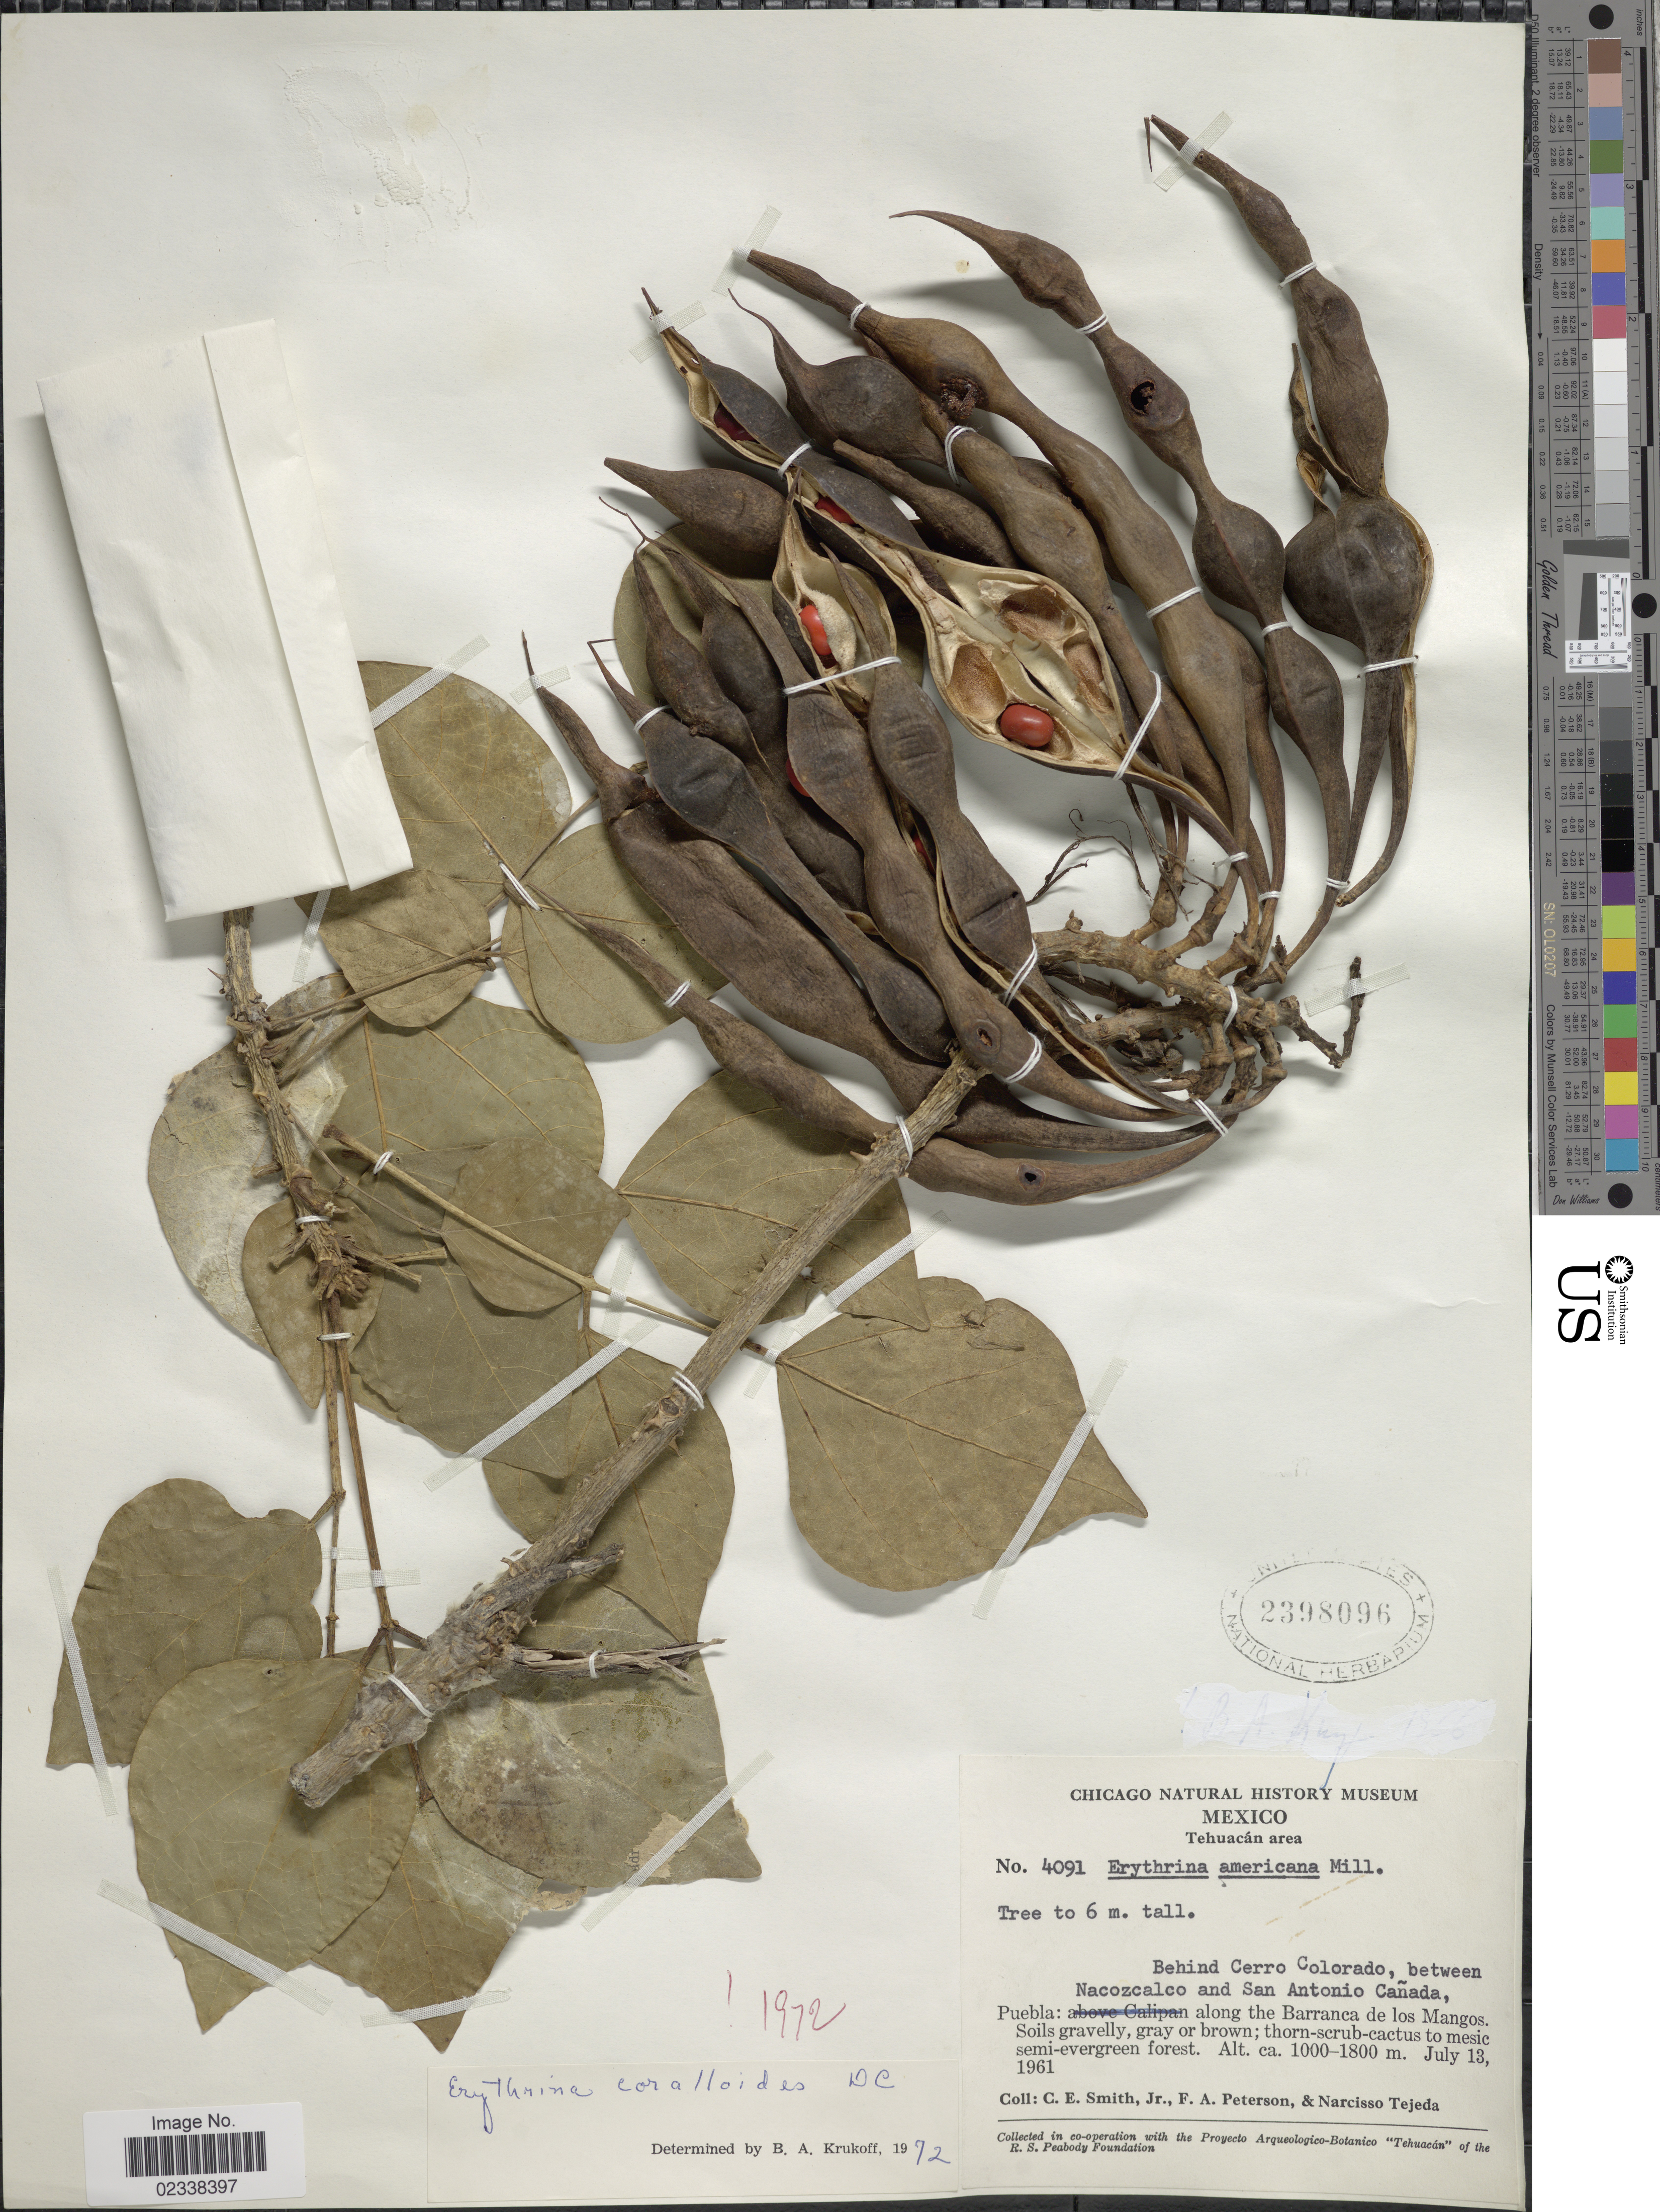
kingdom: Plantae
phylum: Tracheophyta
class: Magnoliopsida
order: Fabales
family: Fabaceae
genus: Erythrina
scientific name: Erythrina coralloides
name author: DC.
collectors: C. E. Smith Jr., F. A. Peterson & N. Tejeda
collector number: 4091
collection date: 1961-07-13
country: Mexico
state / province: Puebla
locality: Behind Cerro Colorado, between Nacozcalco and San Antonio Canada, along the Barranca de los Mangos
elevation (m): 1000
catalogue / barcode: US 2398096